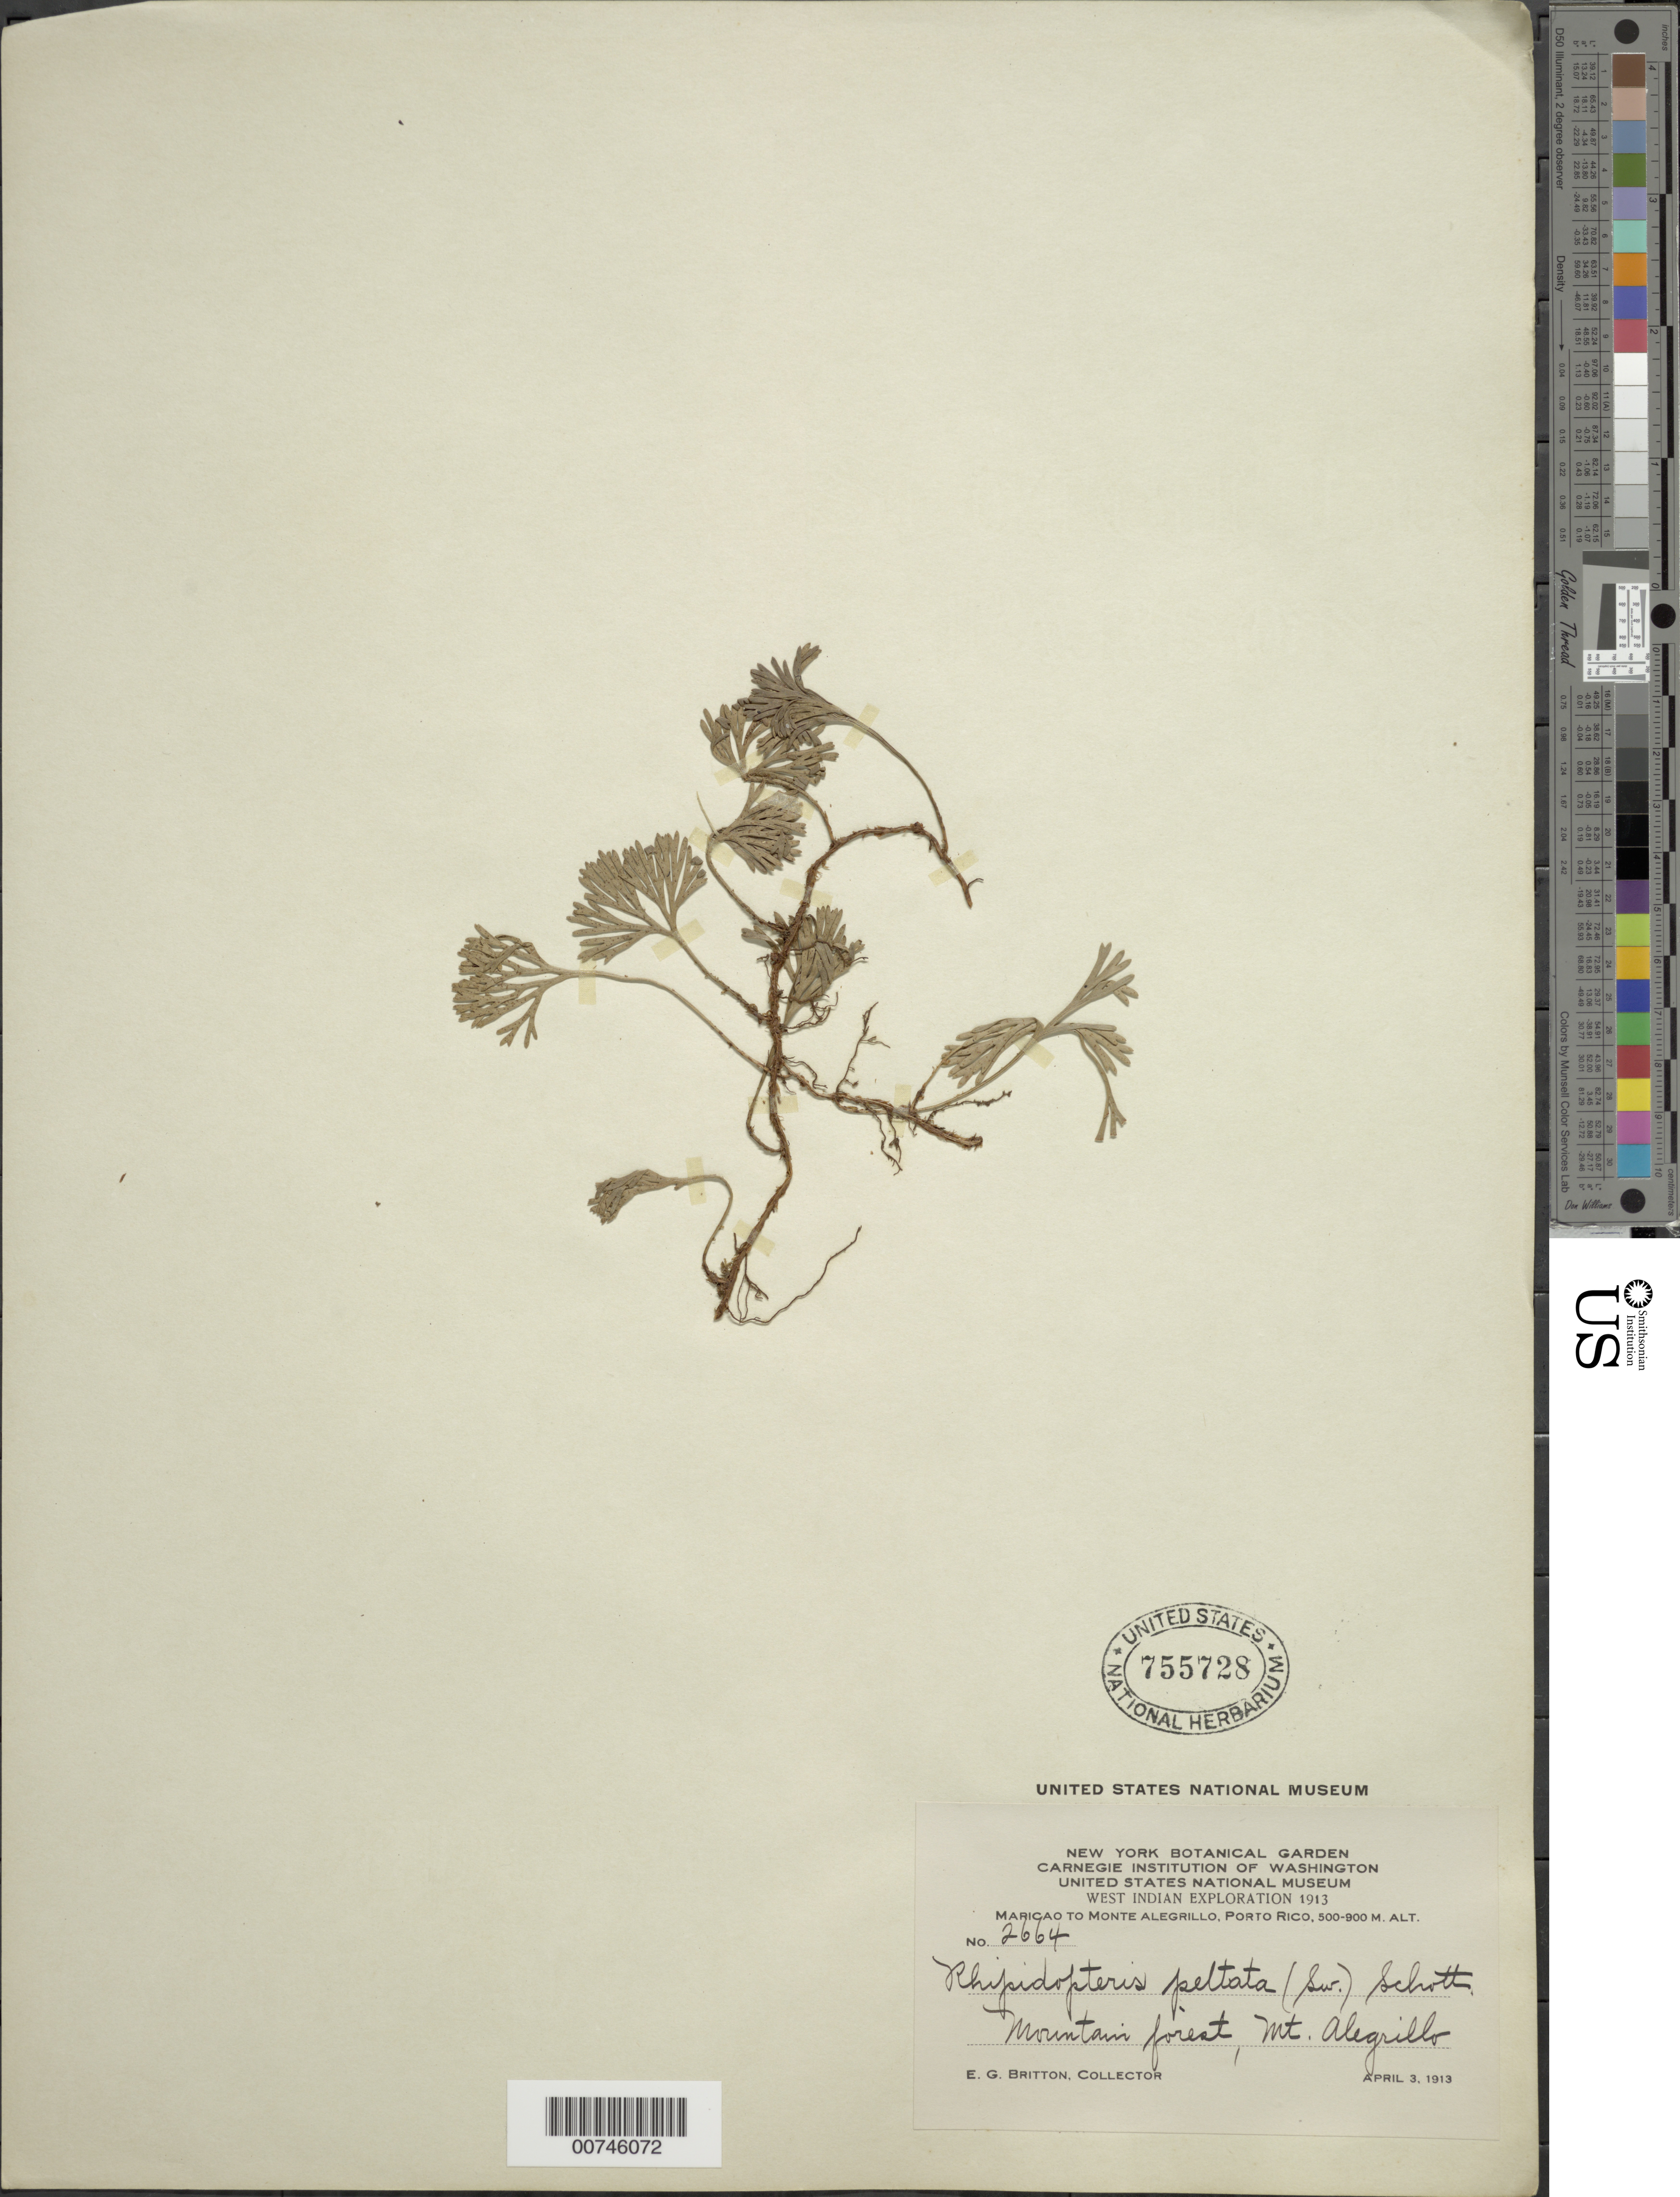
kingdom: Plantae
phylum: Tracheophyta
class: Polypodiopsida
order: Polypodiales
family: Dryopteridaceae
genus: Elaphoglossum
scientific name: Elaphoglossum peltatum f. peltatum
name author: (Sw.) Urb.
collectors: E. G. Britton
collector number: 2664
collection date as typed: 03 Apr 1913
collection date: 1913-04-03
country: Puerto Rico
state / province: Maricao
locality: Monte Alegrillo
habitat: Mountain forest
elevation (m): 500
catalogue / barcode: US 755728